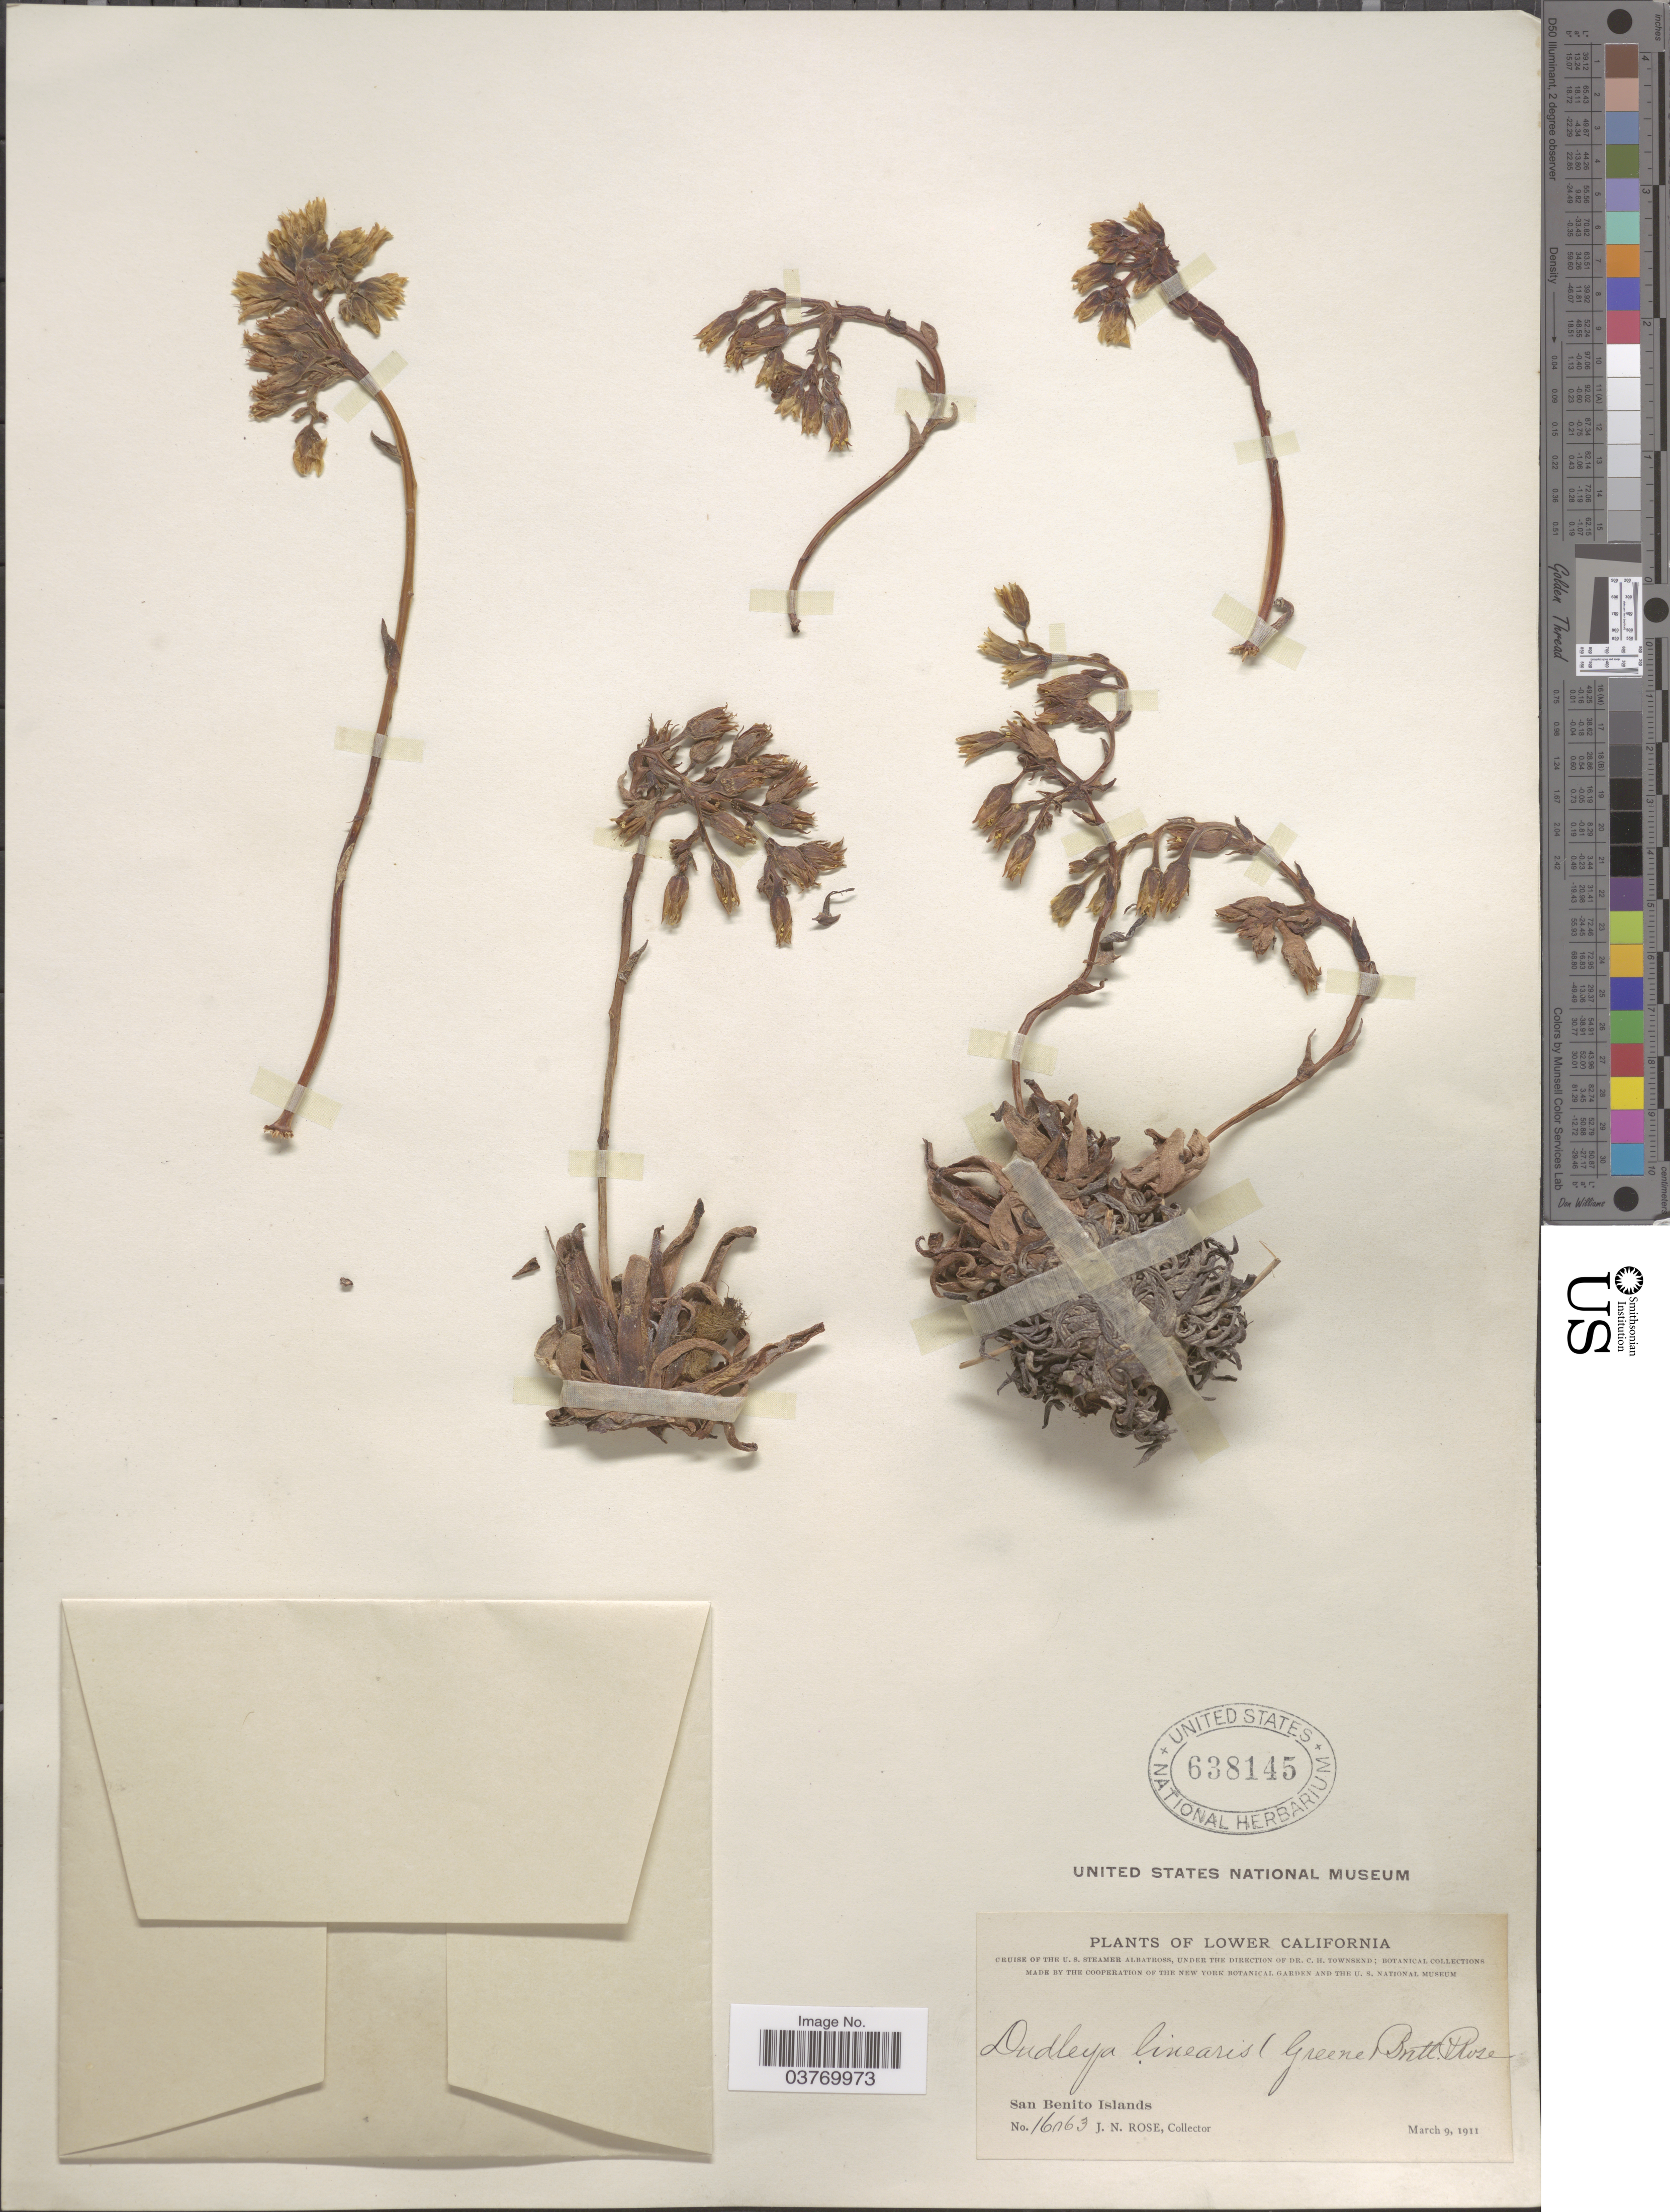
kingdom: Plantae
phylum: Tracheophyta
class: Magnoliopsida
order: Saxifragales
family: Crassulaceae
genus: Dudleya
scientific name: Dudleya linearis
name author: (Greene) Britton & Rose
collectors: J. N. Rose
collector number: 16063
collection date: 1911-03-09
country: Mexico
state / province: Baja California Norte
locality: Lower California. San Benito Islands.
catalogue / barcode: US 638145